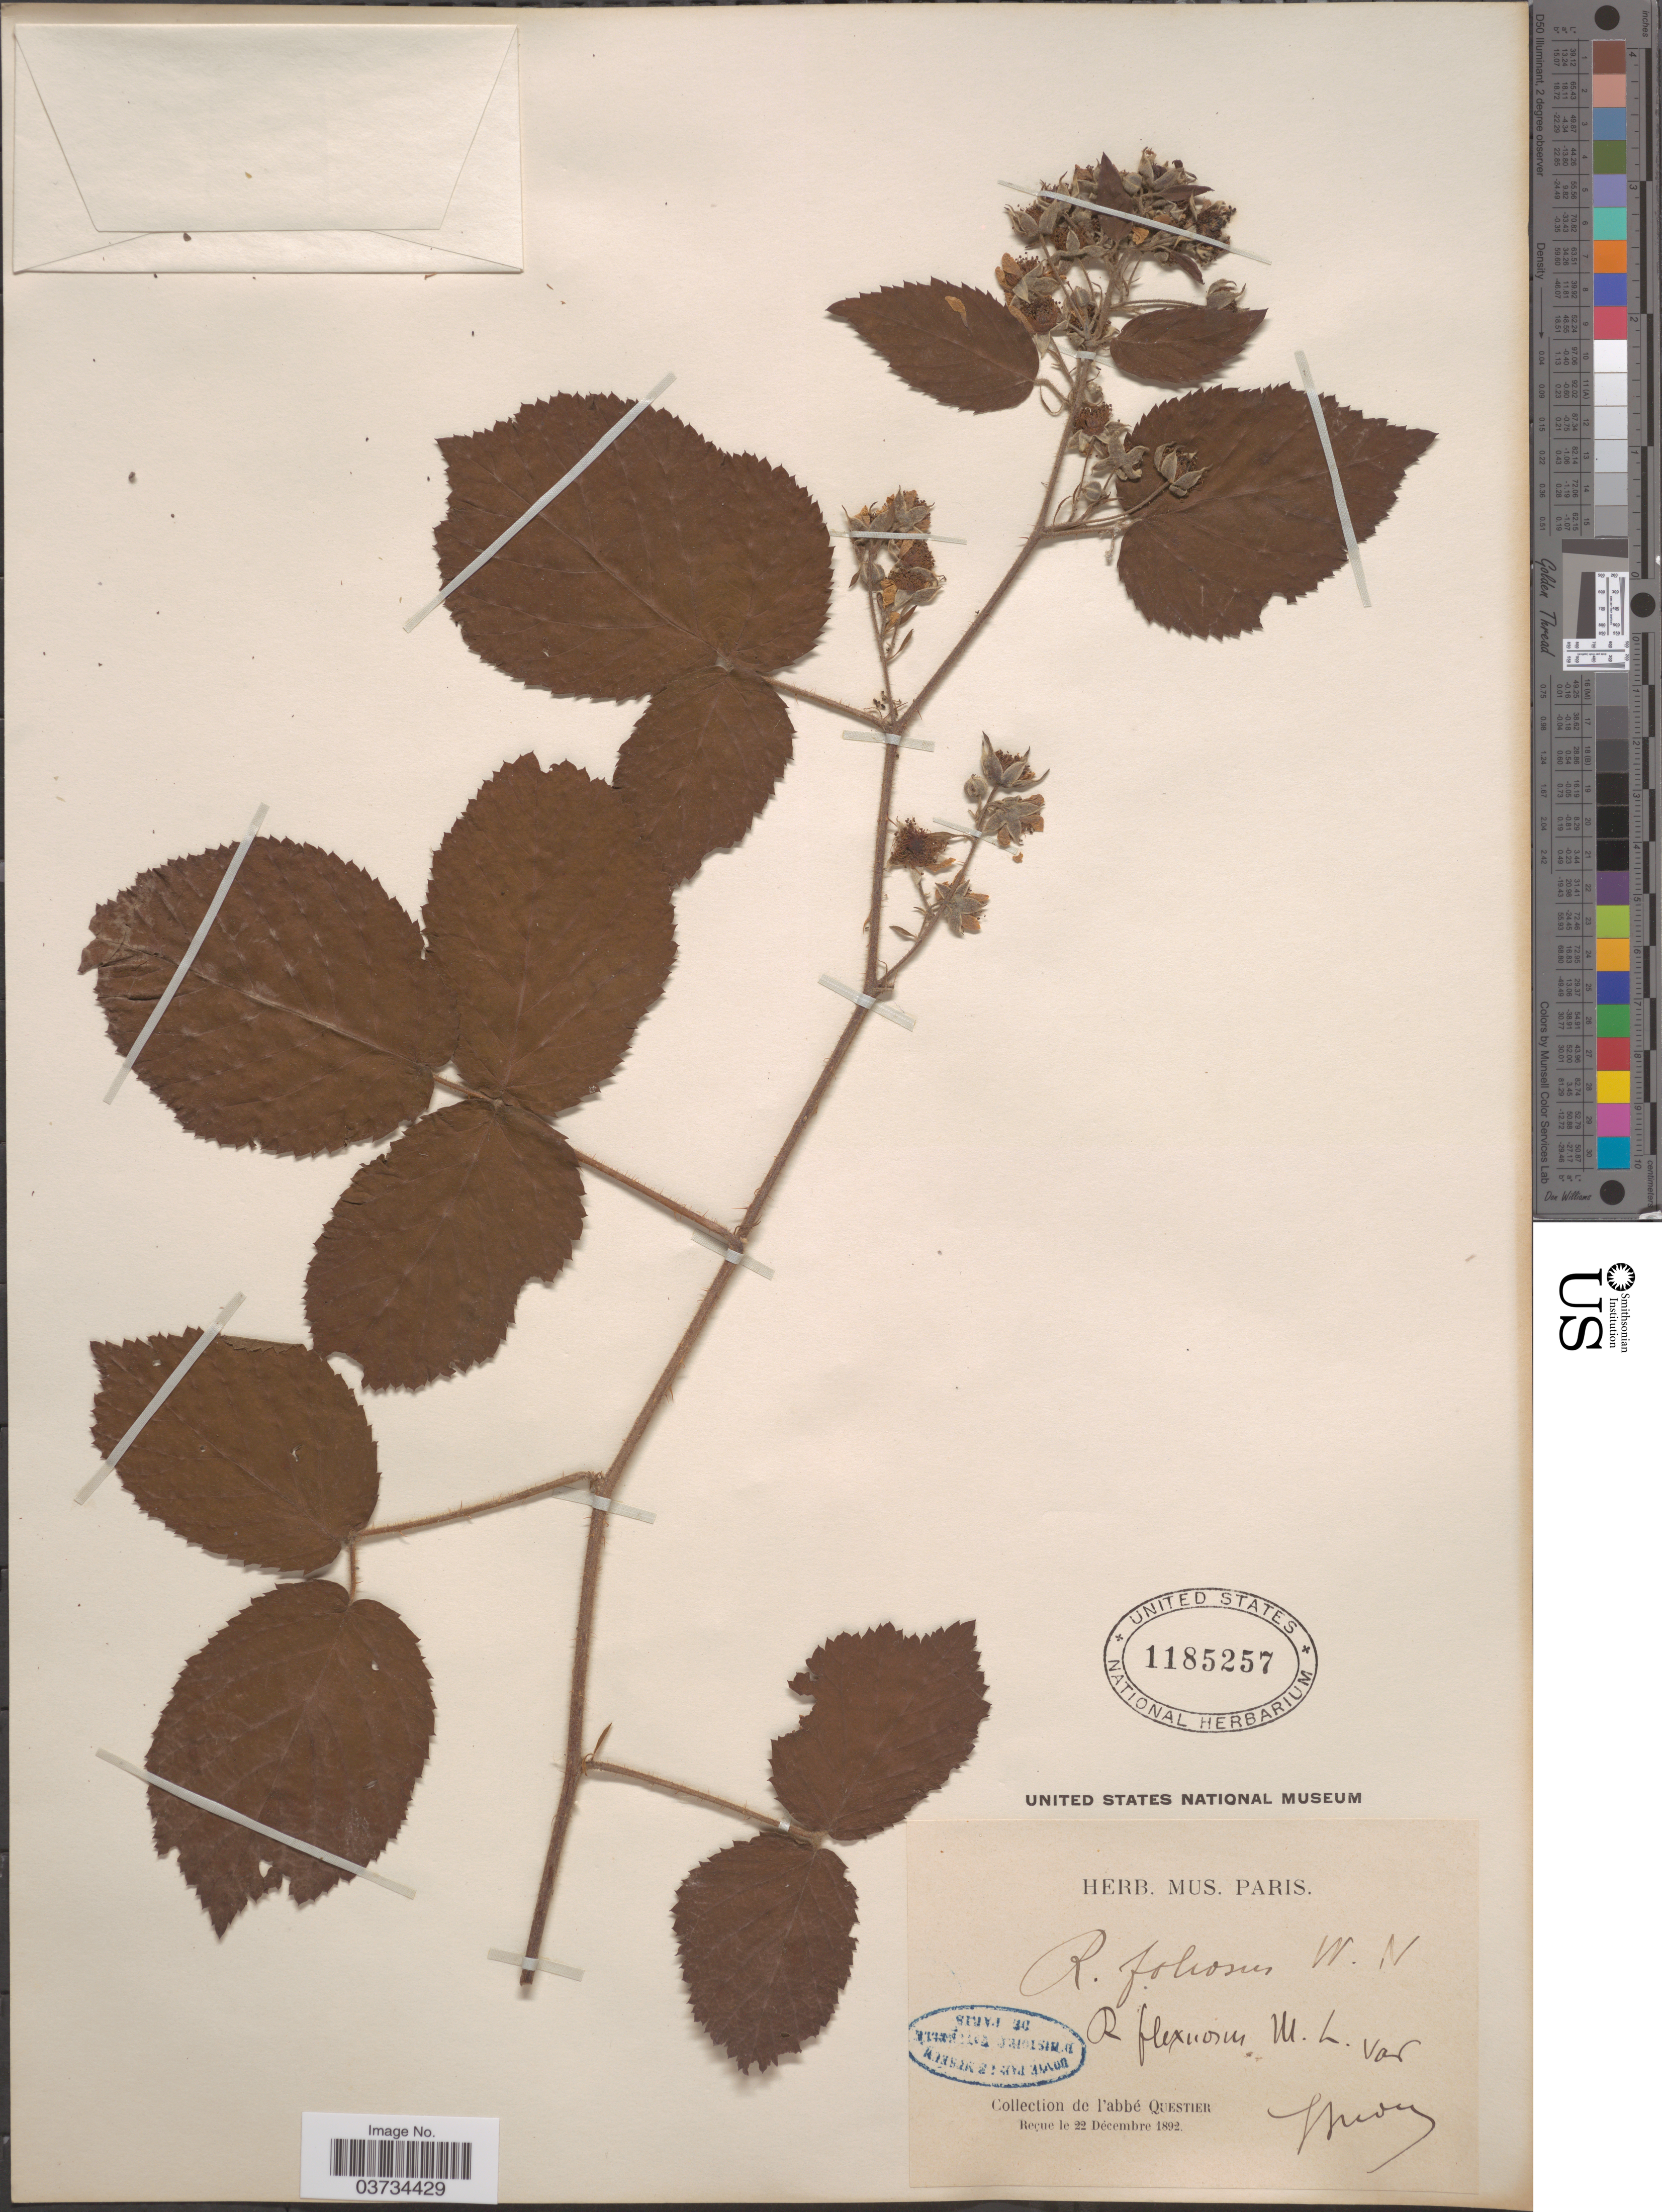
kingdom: Plantae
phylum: Tracheophyta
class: Magnoliopsida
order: Rosales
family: Rosaceae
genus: Rubus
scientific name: Rubus foliosus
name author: Weihe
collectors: A. Questier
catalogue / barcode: US 1185257